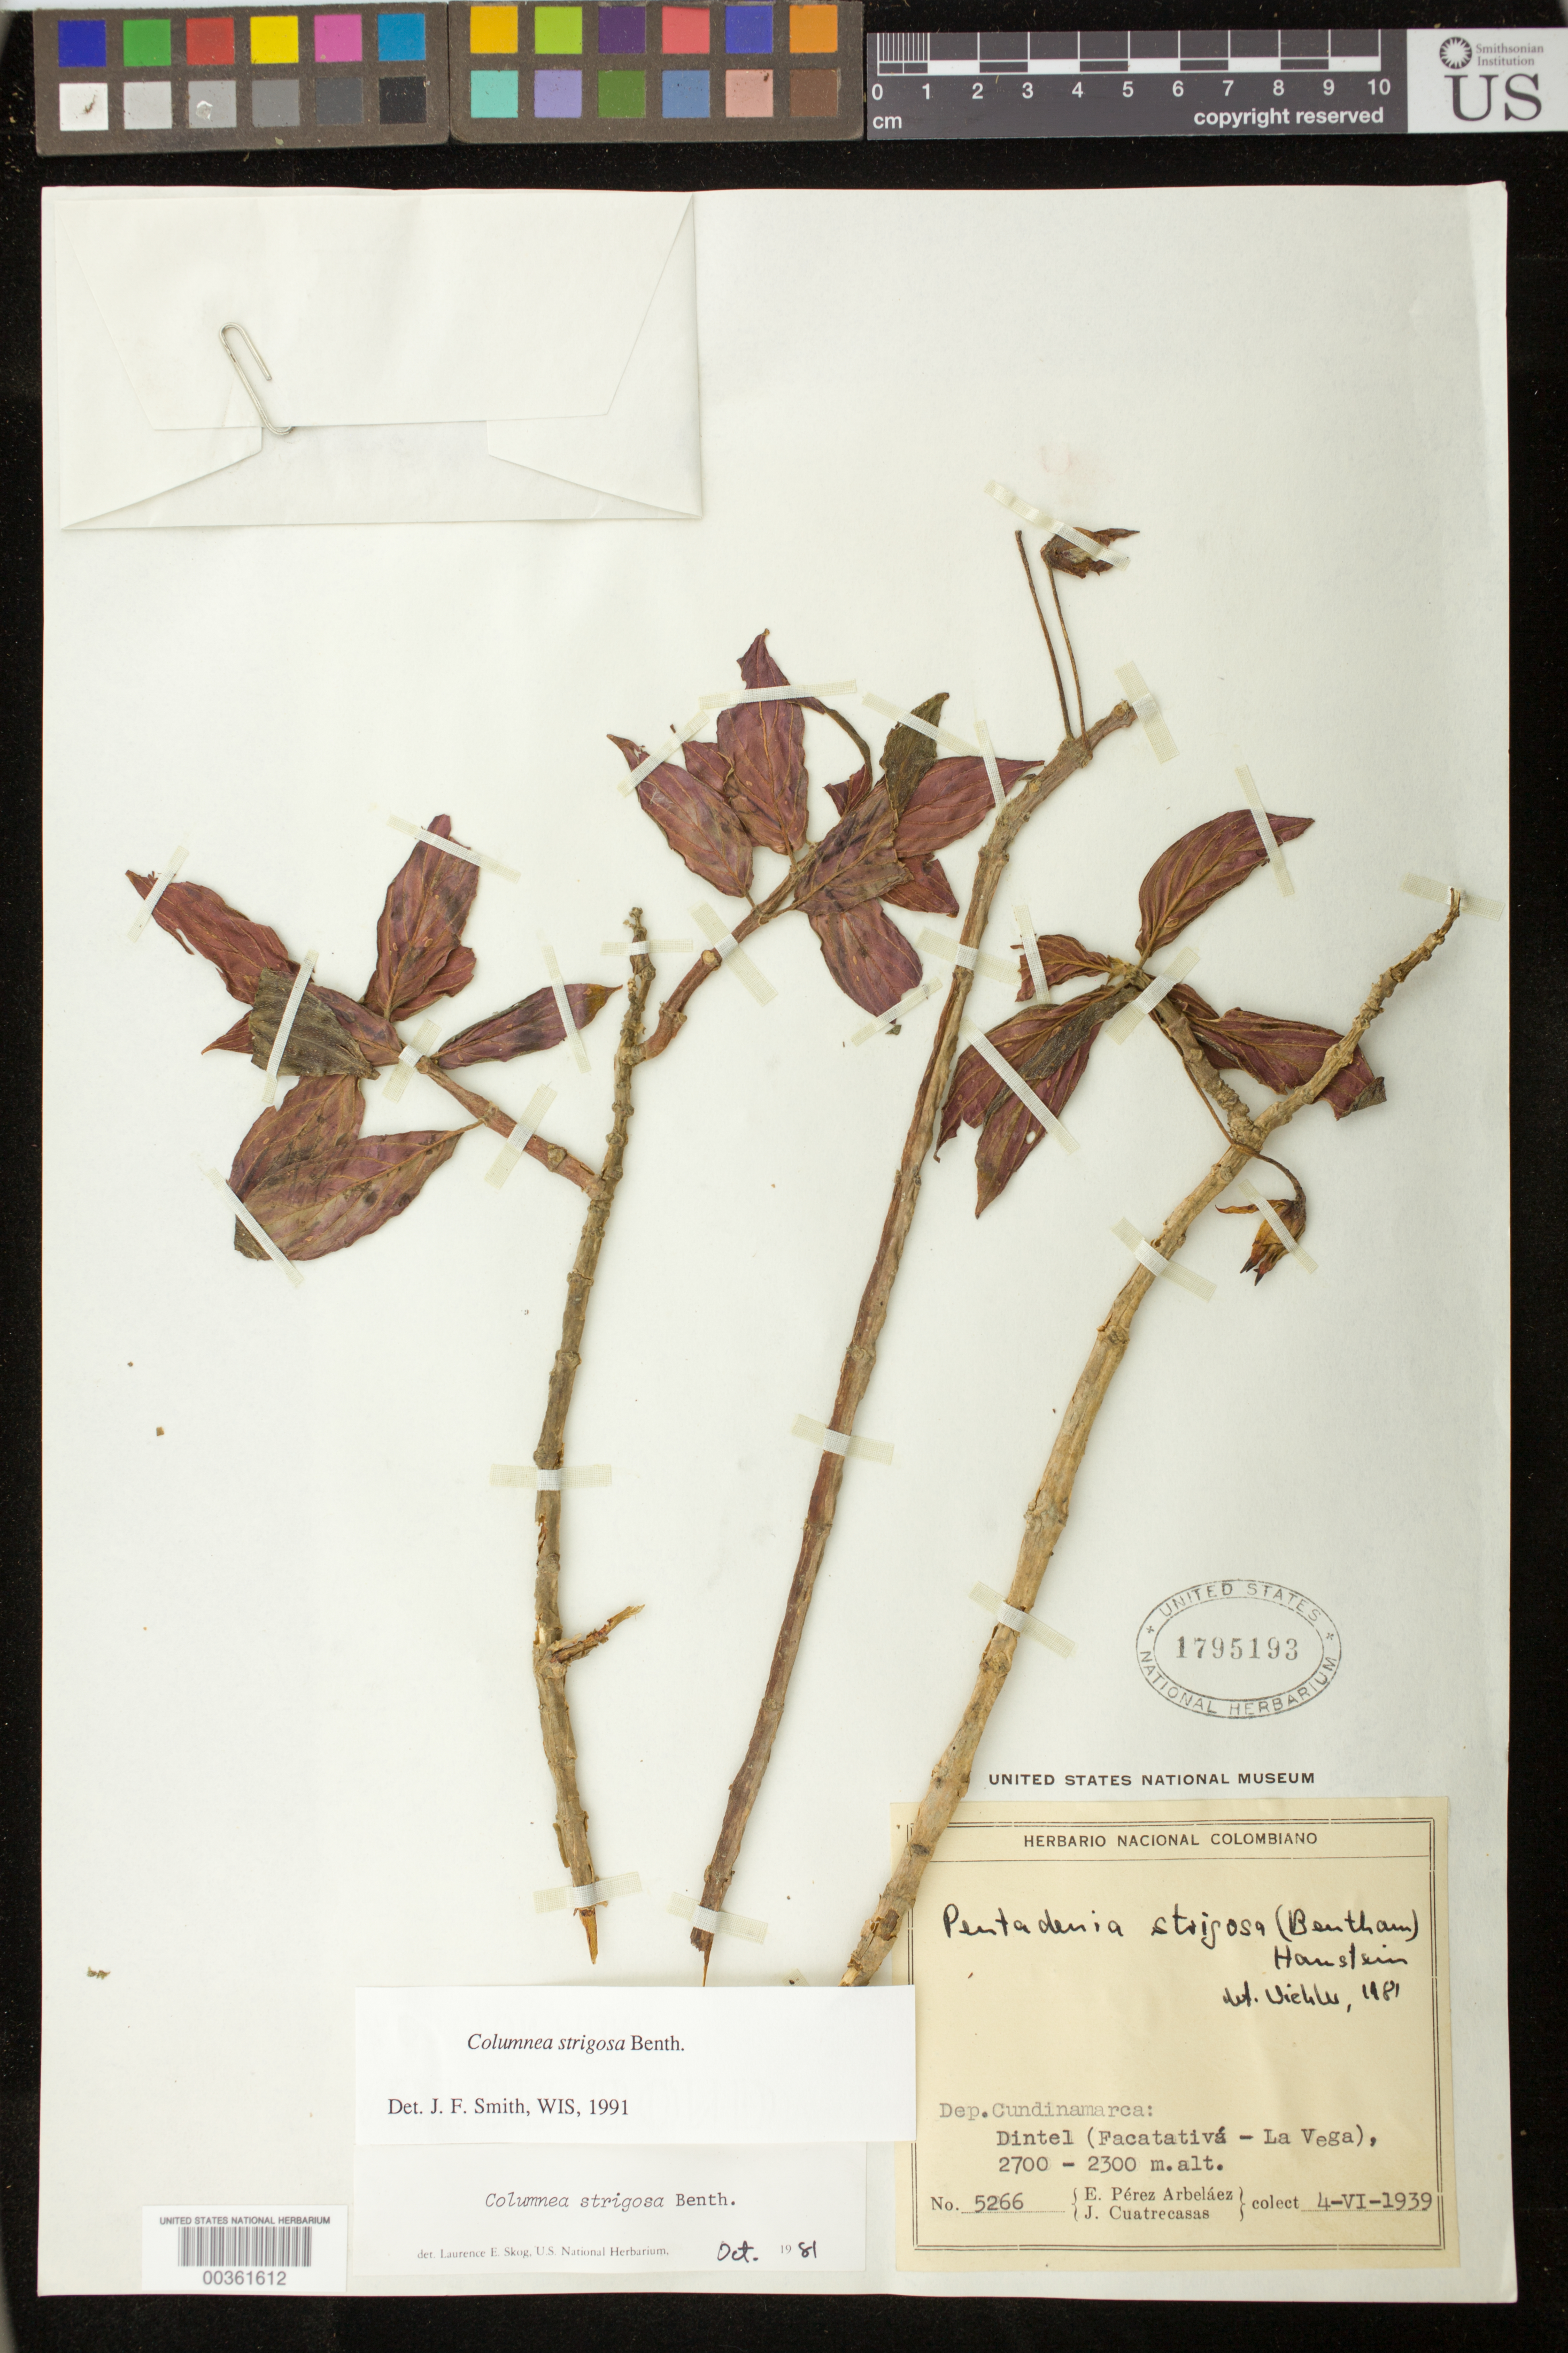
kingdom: Plantae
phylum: Tracheophyta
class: Magnoliopsida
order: Lamiales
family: Gesneriaceae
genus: Columnea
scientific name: Columnea strigosa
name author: Benth.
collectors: E. Pérez Arbeláez & J. Cuatrecasas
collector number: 5266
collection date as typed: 04 Jun 1939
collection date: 1939-06-04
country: Colombia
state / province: Cundinamarca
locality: Dintel (Facatativa - La Vega)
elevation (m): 2300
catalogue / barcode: US 1795193